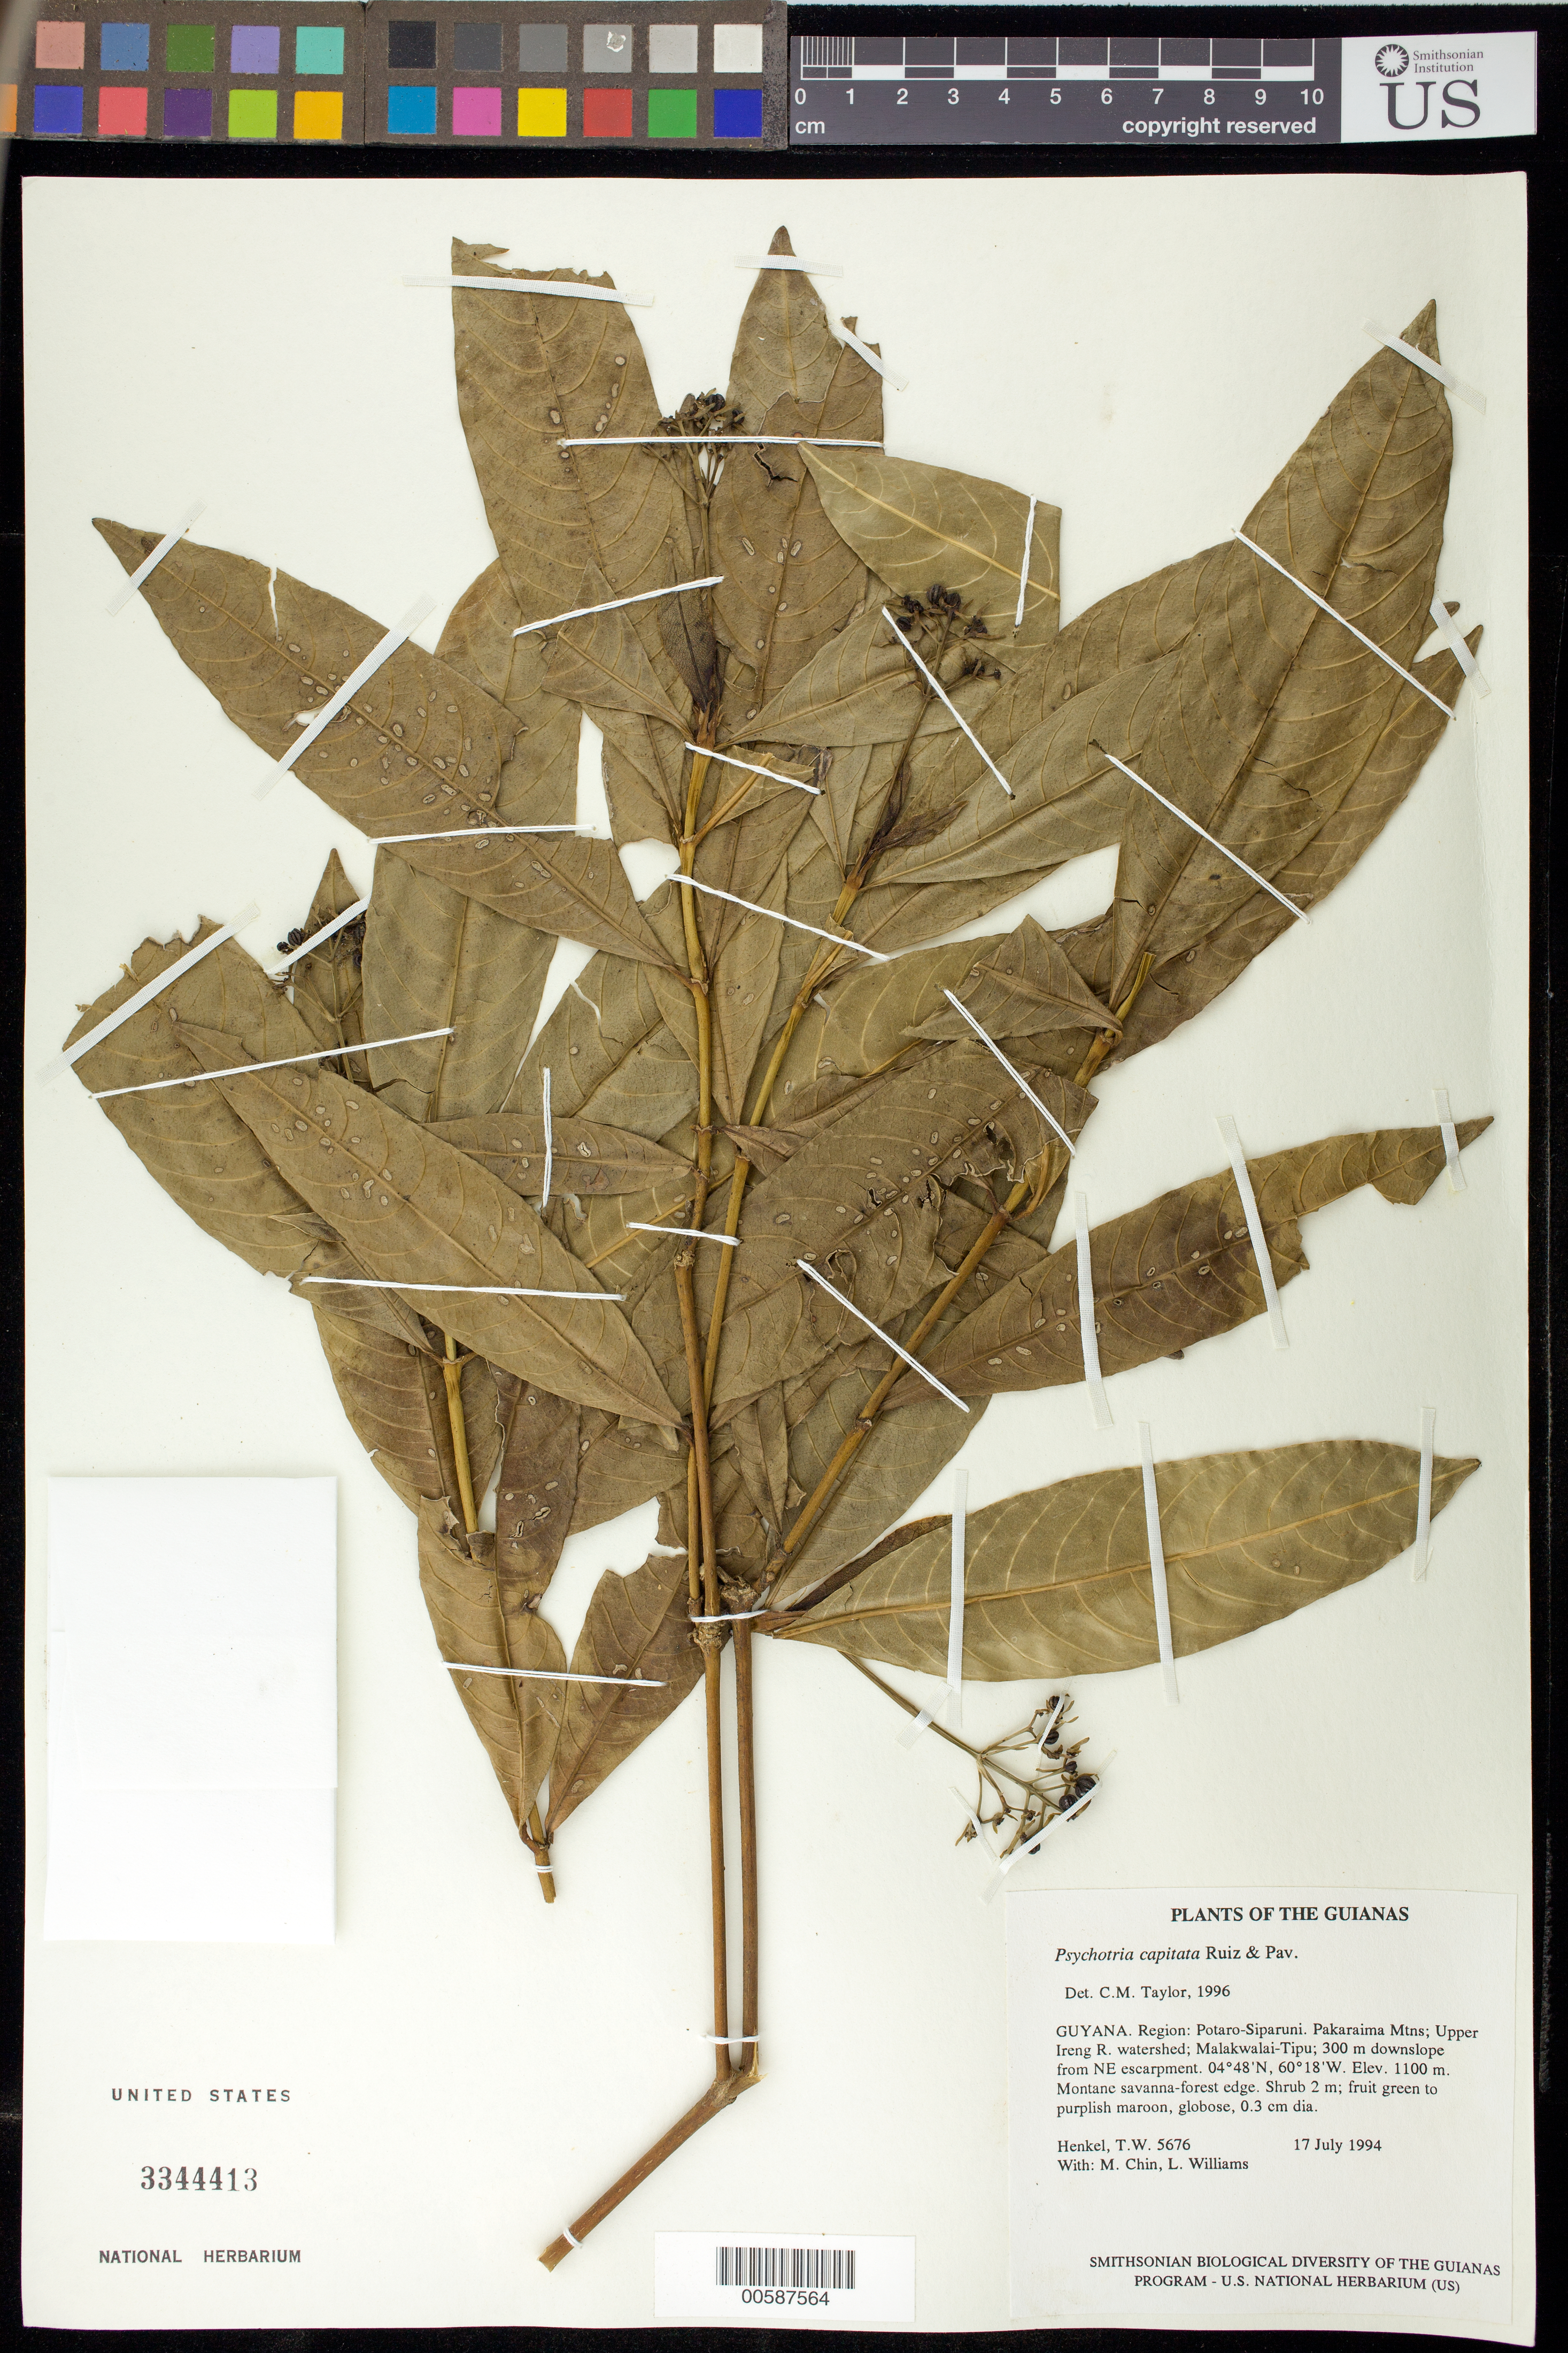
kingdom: Plantae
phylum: Tracheophyta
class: Magnoliopsida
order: Gentianales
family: Rubiaceae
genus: Palicourea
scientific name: Palicourea violacea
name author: (Aubl.) A. Rich.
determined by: Kirkbride, J. H., Jr.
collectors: T. Henkel, M. Chin & L. Williams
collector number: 5676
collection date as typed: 17 July 1994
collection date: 1994-07-17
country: Guyana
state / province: Potaro-Siparuni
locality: Pakaraima Mtns; Upper Ireng R. watershed; Malakwalai-Tipu; 300 m downslope from NE escarpment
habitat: Montane savanna-forest edge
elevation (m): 1100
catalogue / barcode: US 3344413